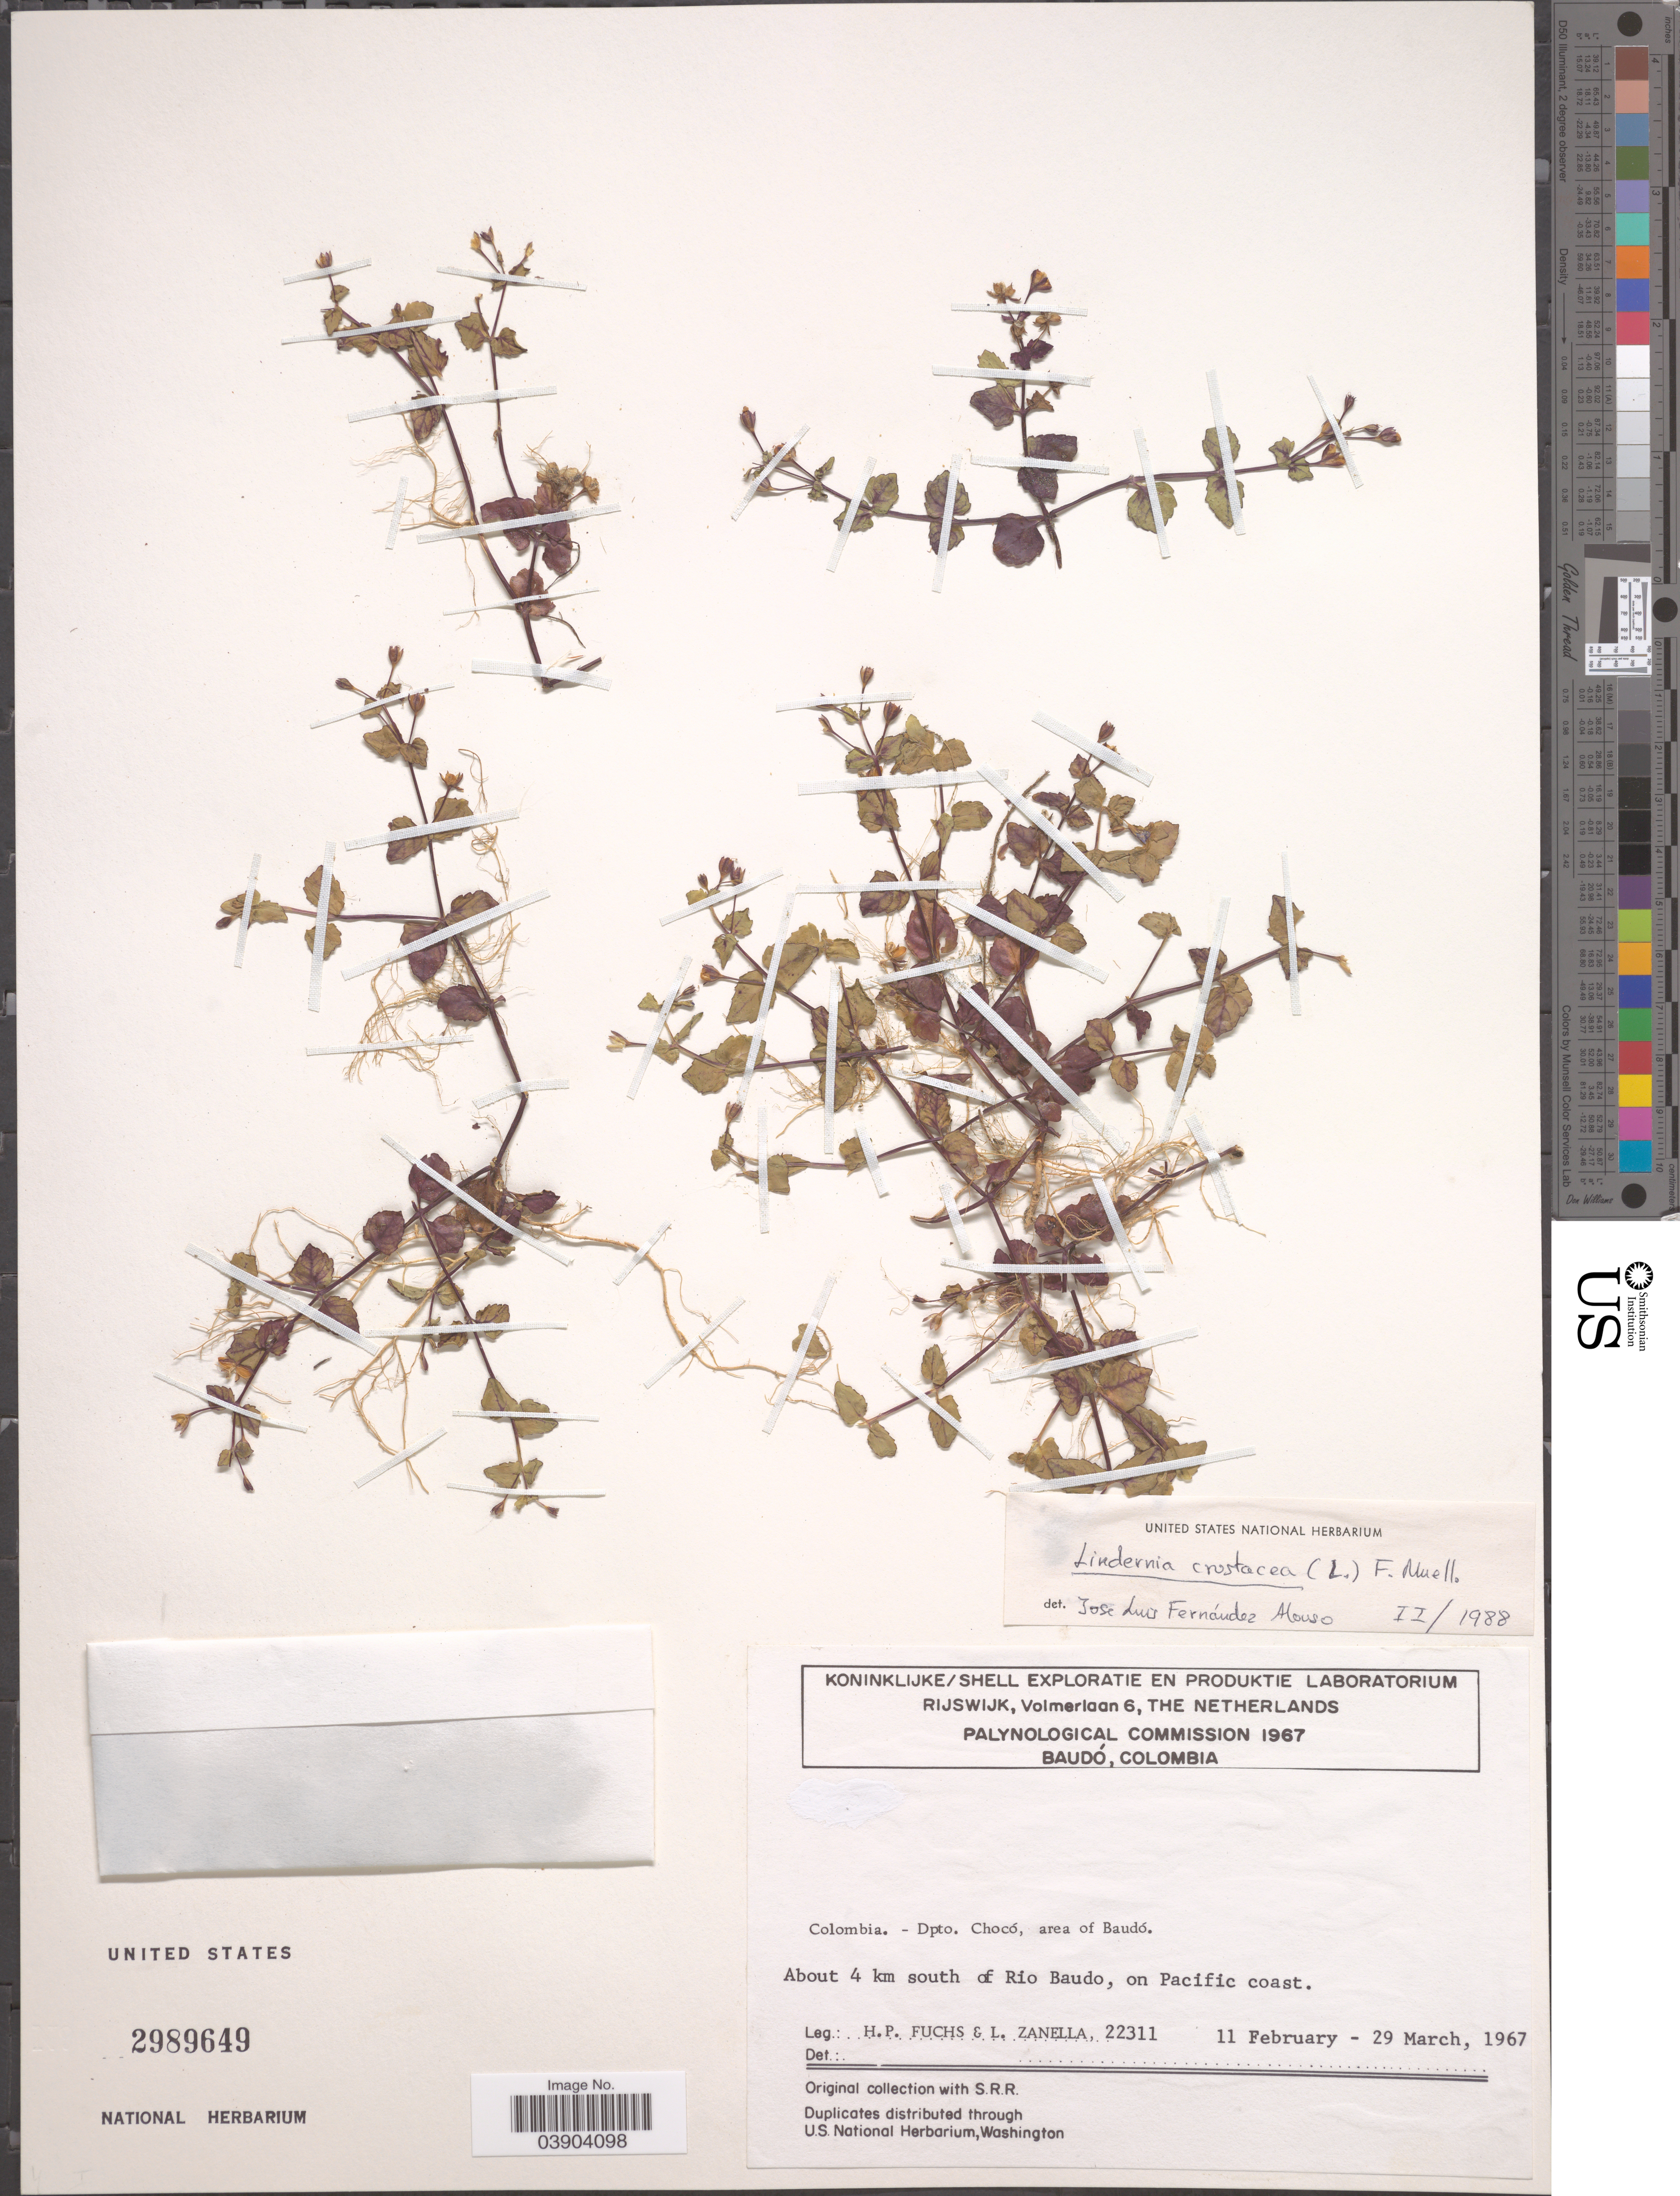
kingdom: Plantae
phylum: Tracheophyta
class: Magnoliopsida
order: Lamiales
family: Linderniaceae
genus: Lindernia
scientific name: Lindernia crustacea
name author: (L.) F. Muell.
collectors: H. P. Fuchs & L. Zanella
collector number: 22311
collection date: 1967-02-11/1967-03-29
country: Colombia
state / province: Chocó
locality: Dpto. Chocó, area of Baudó. About 4 km south of Rio Baudo, on Pacific coast.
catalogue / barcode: US 2989649